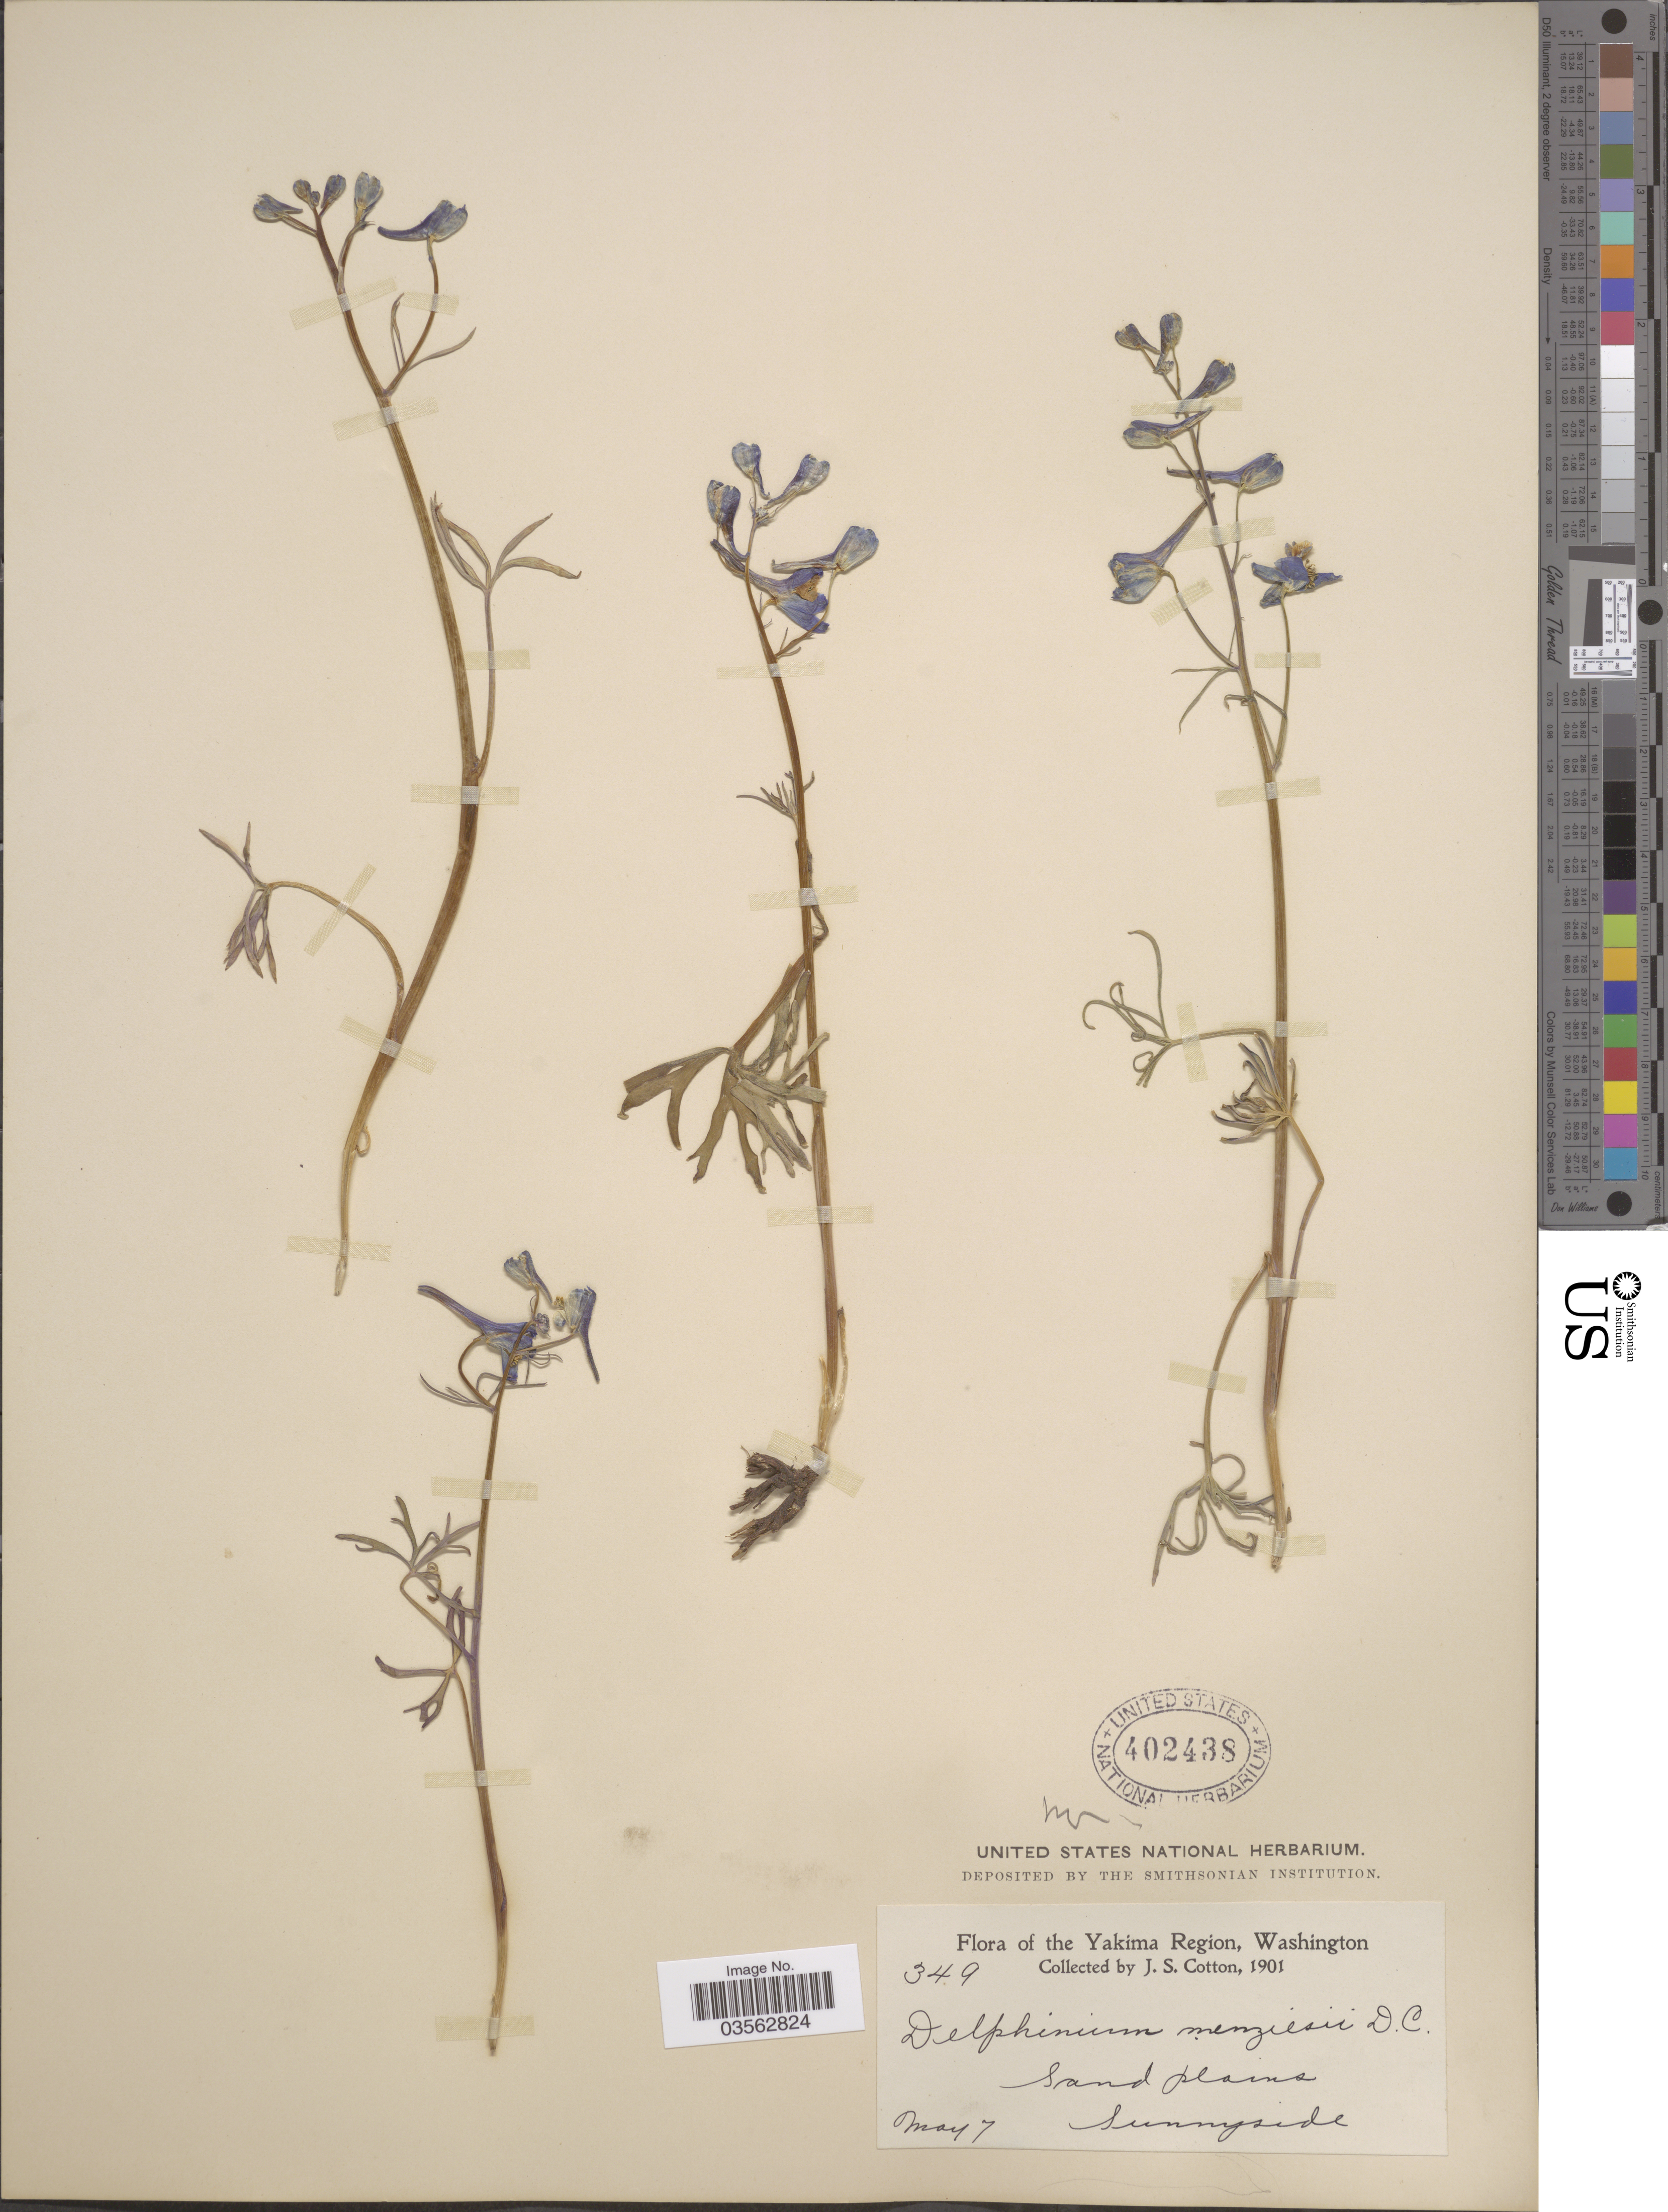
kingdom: Plantae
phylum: Tracheophyta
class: Magnoliopsida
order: Ranunculales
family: Ranunculaceae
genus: Delphinium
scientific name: Delphinium columbianum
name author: Greene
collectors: J. S. Cotton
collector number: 349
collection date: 1901-05-07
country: United States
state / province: Washington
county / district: Yakima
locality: The Yakima Region. Sand plains Sunnyside.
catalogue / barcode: US 402438